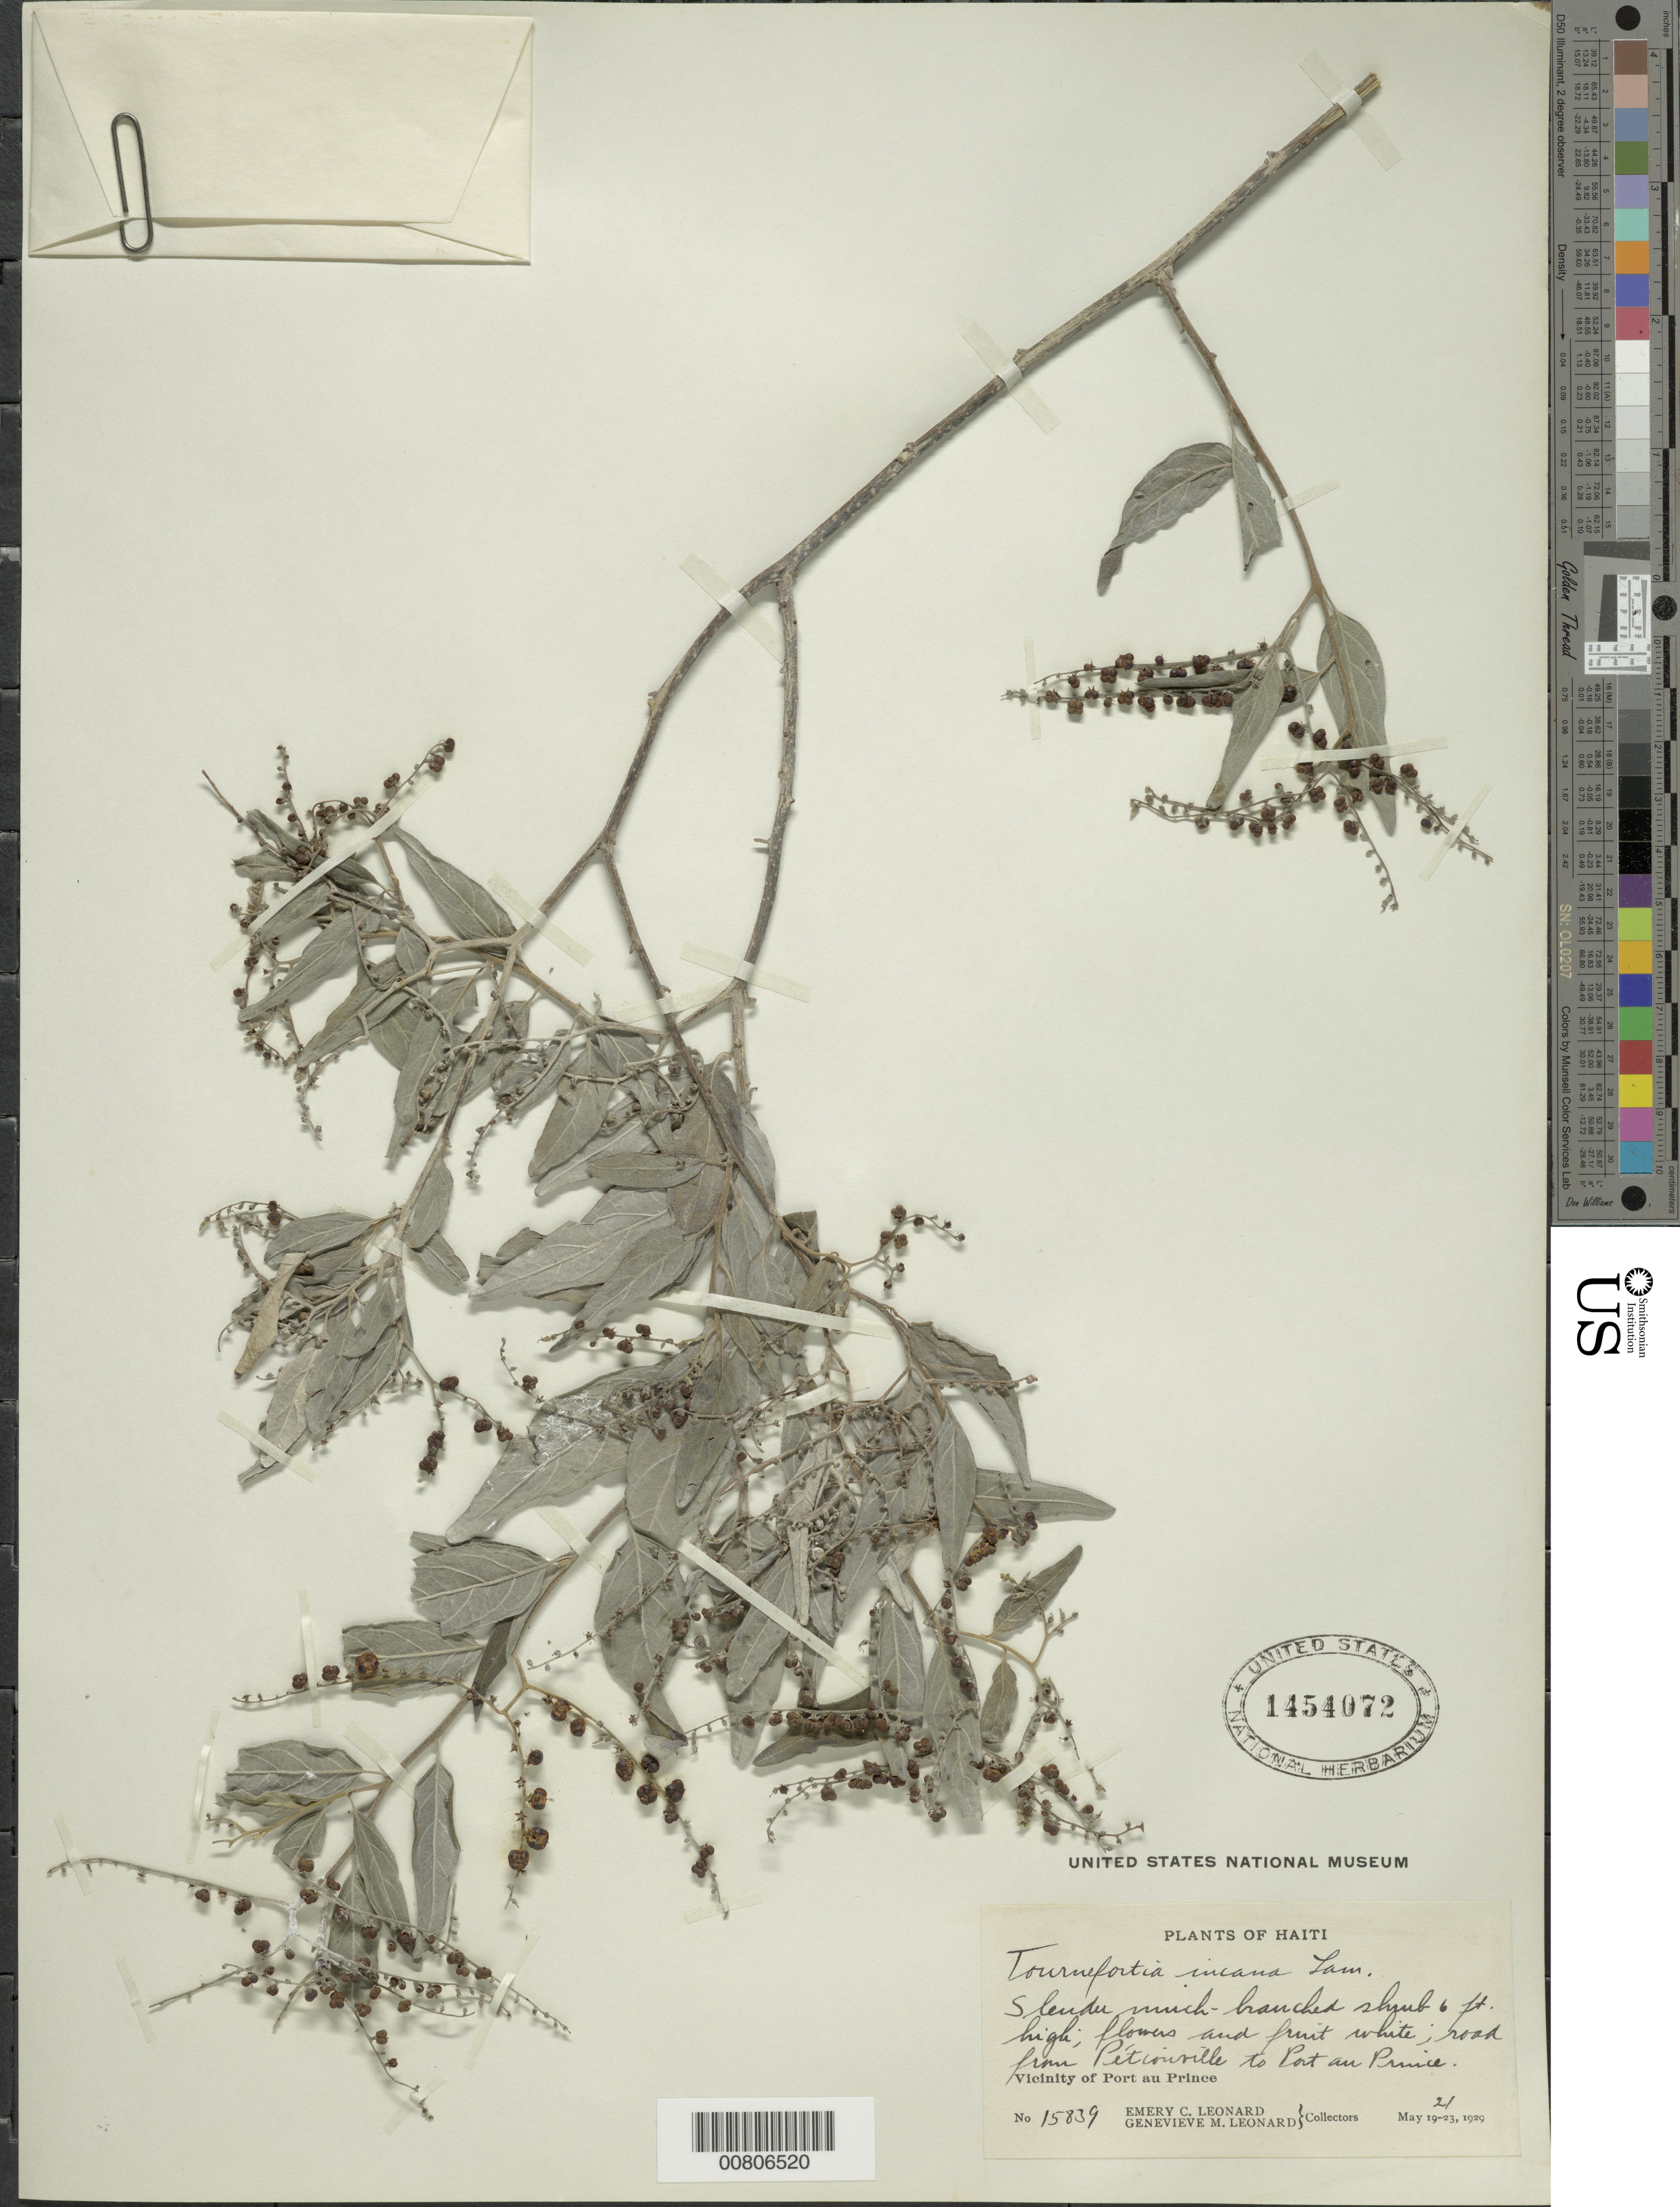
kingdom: Plantae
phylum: Tracheophyta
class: Magnoliopsida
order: Boraginales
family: Heliotropiaceae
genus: Tournefortia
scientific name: Tournefortia incana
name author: Lam.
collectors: E. C. Leonard & G. M. Leonard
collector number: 15839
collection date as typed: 21 May 1929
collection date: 1929-05-21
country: Haiti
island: Hispaniola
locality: Port au Prince; road from Pétionville to Port au Prince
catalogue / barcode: US 1454072